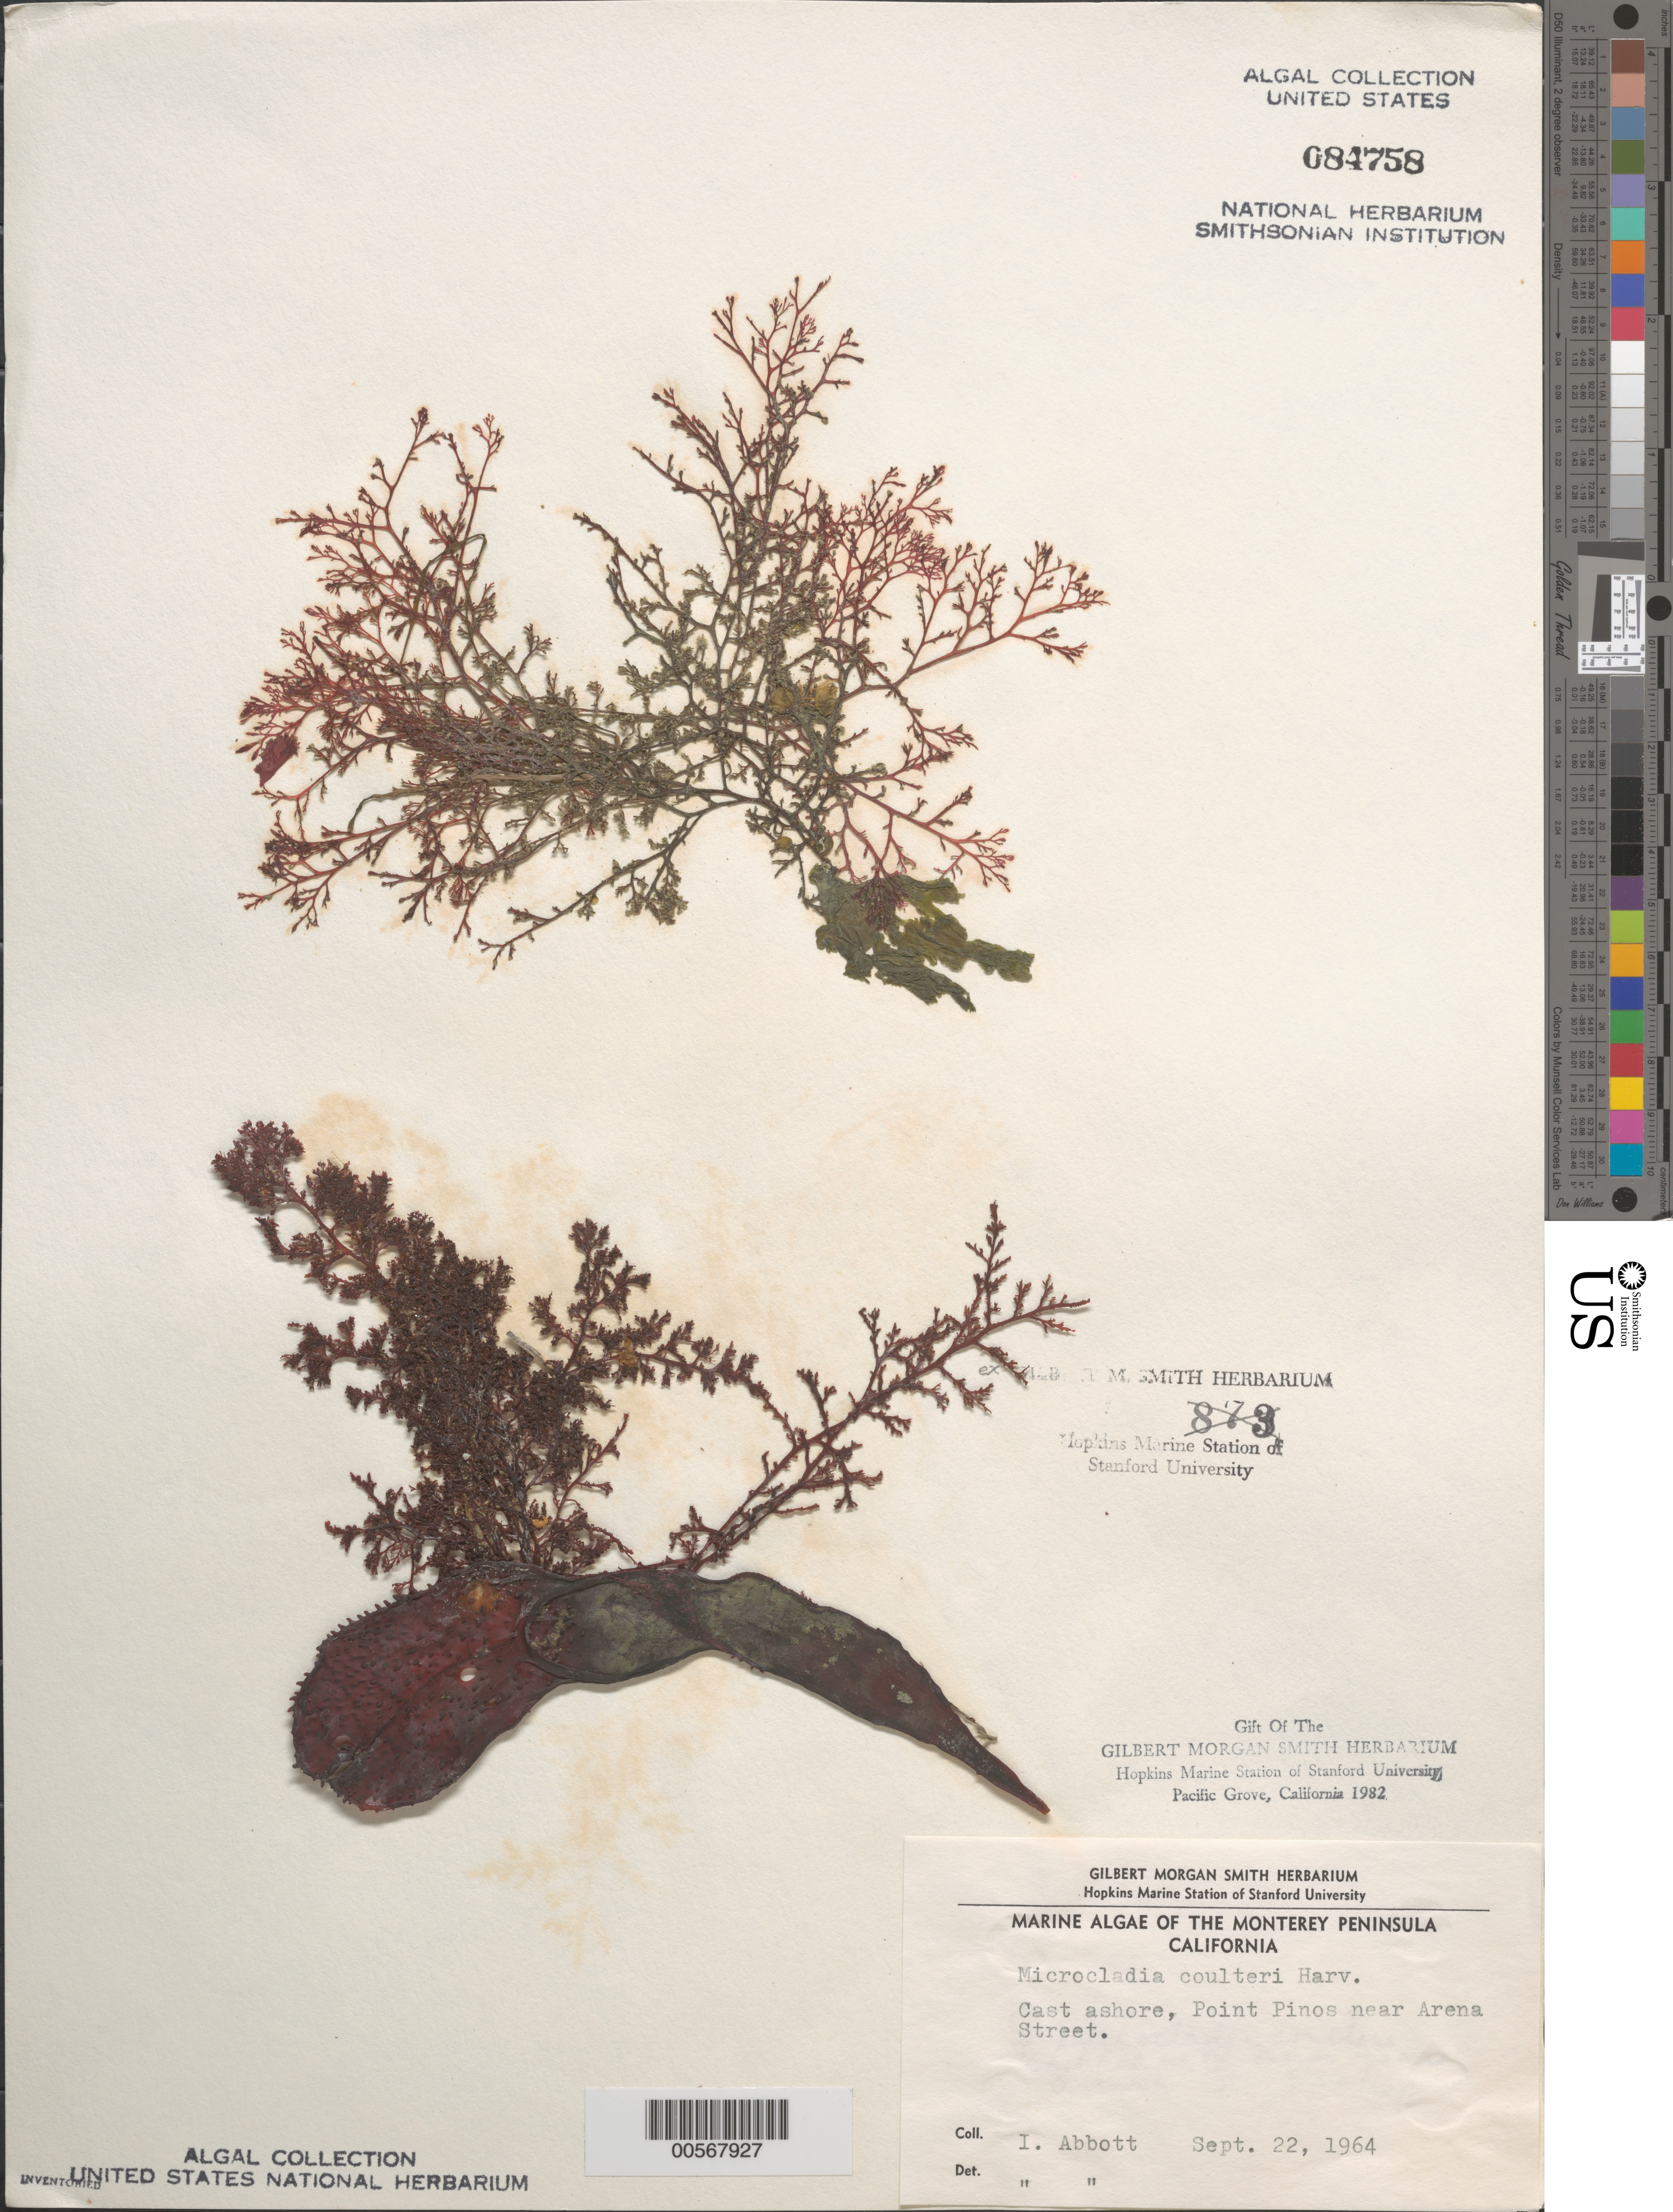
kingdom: Plantae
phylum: Rhodophyta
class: Florideophyceae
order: Ceramiales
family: Ceramiaceae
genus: Microcladia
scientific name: Microcladia coulteri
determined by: Abbott, Isabella A.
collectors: I. A. Abbott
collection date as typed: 22 Sep 1964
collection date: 1964-09-22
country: United States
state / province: California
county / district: Monterey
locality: Point Pinos near Arena Street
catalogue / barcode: US 84758